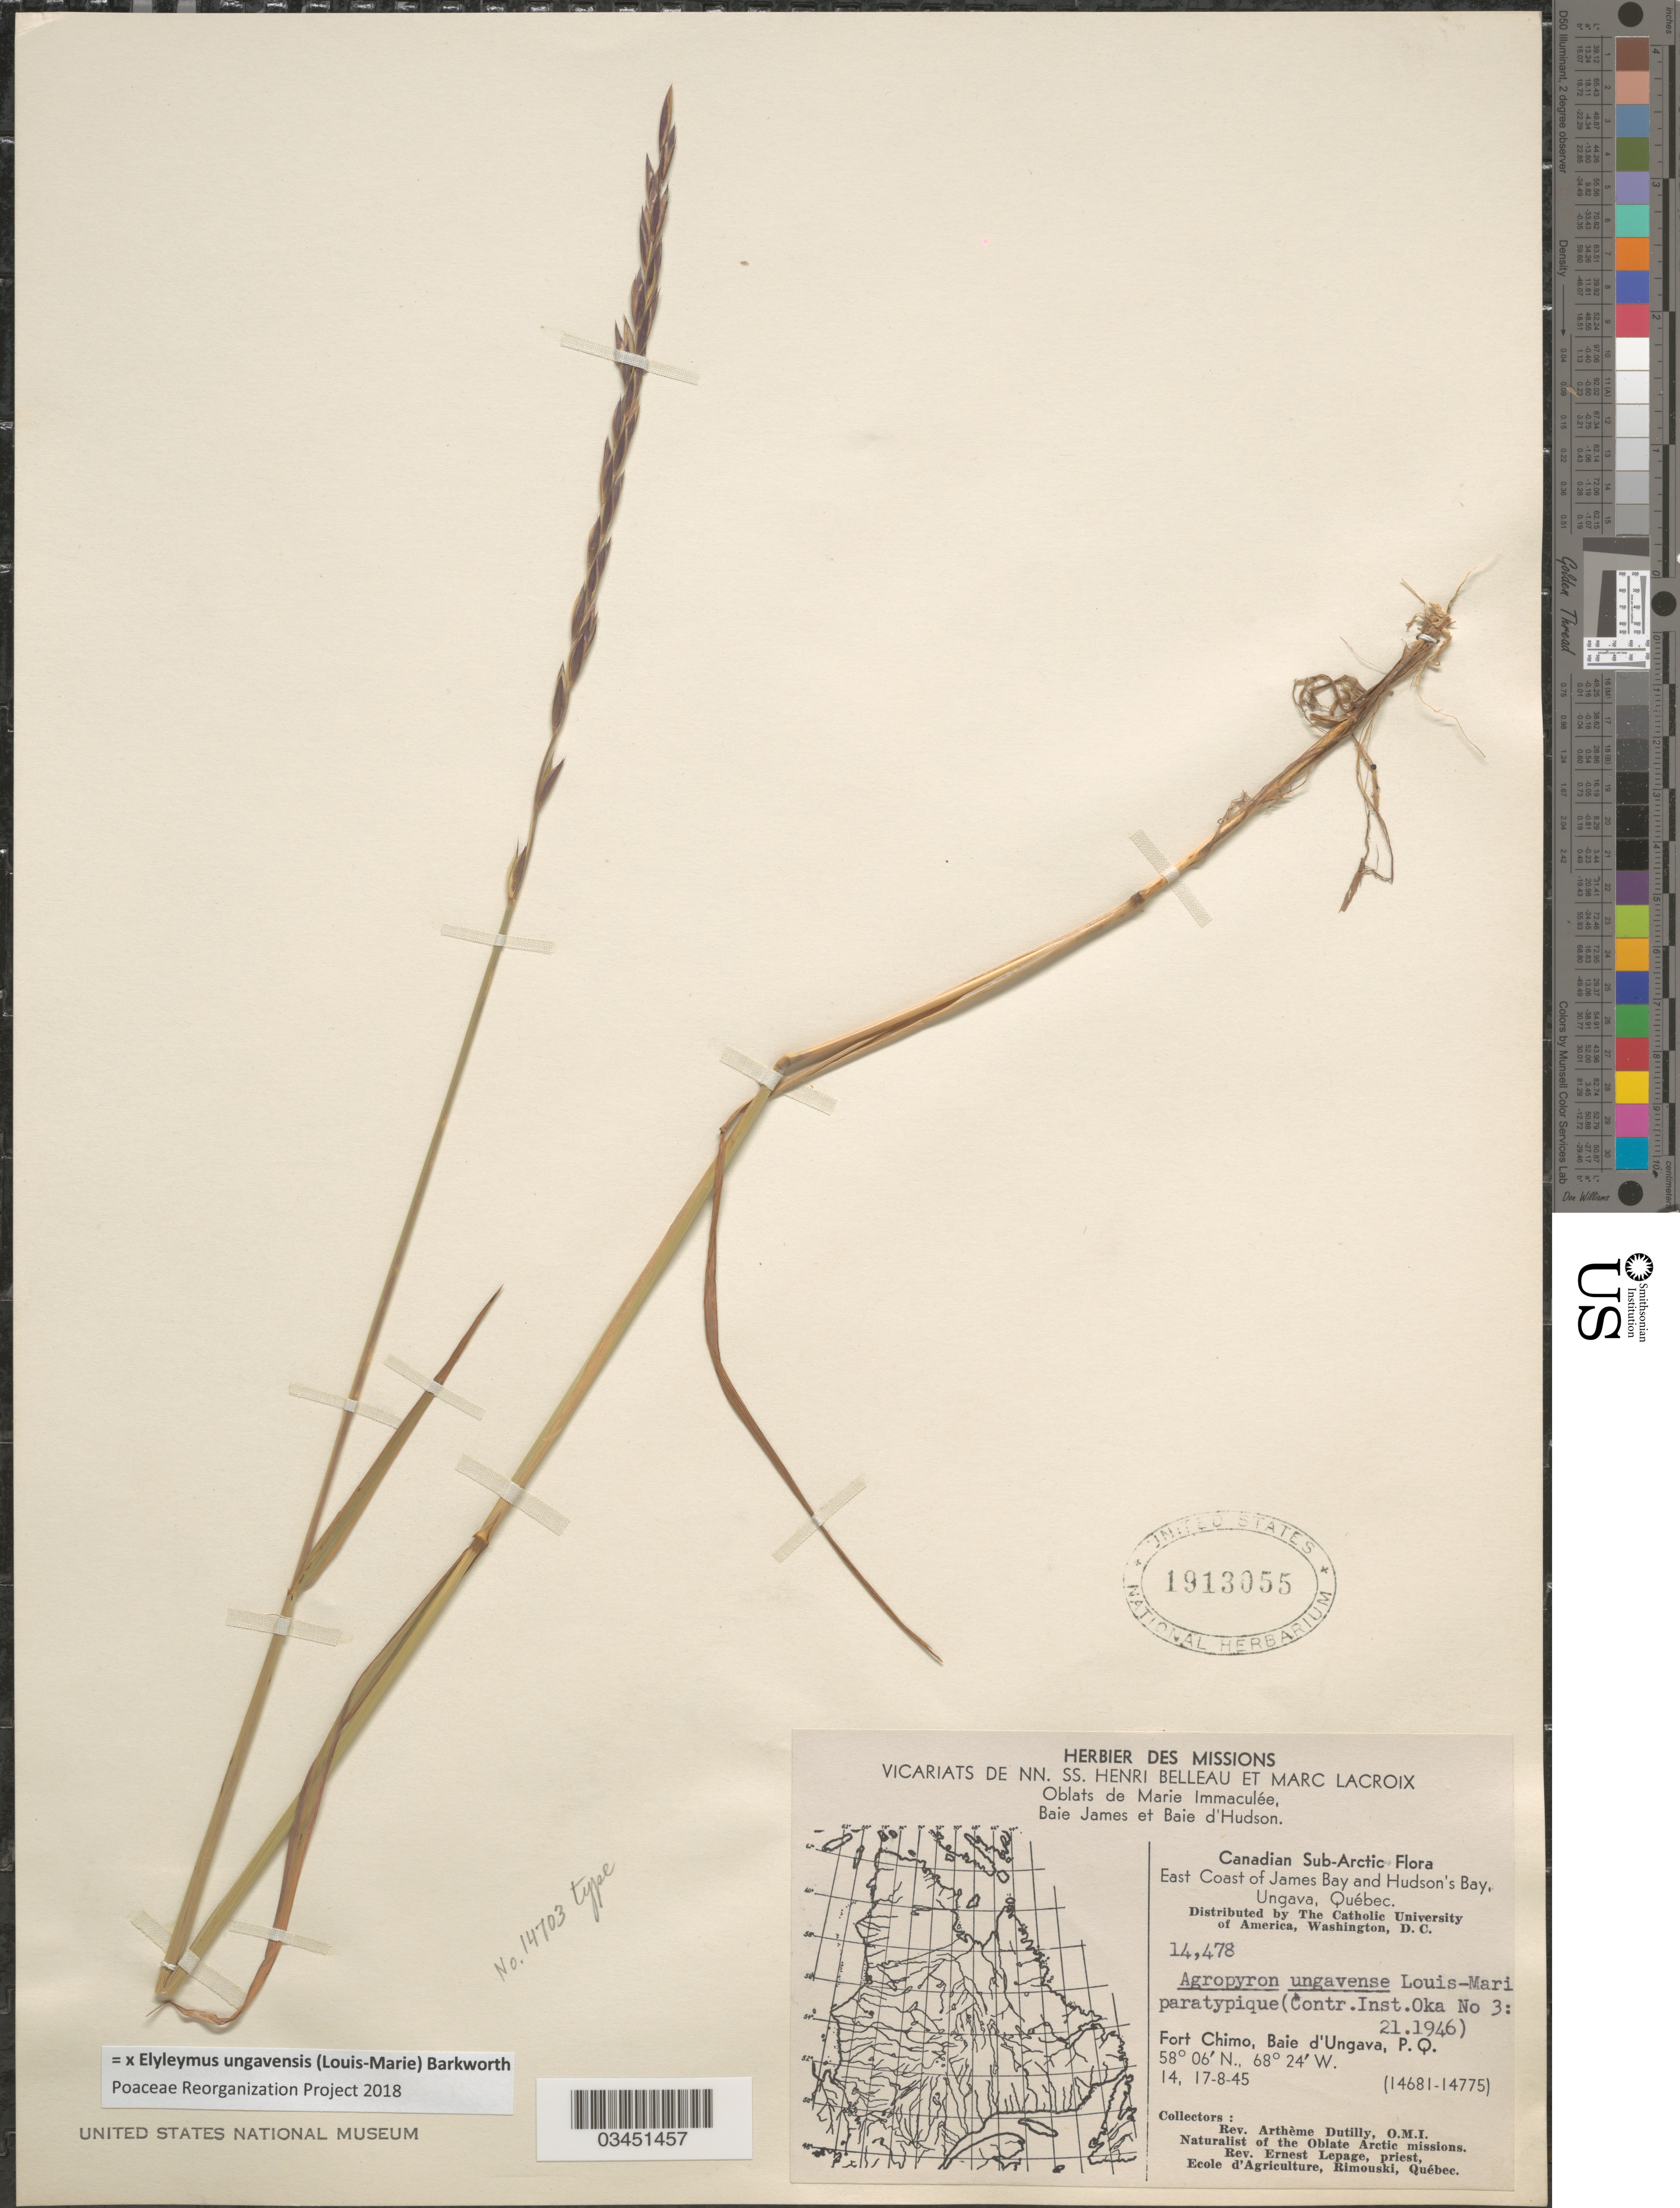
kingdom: Plantae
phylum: Tracheophyta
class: Liliopsida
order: Poales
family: Poaceae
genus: Elyleymus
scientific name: x Elyleymus ungavensis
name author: (Louis-Marie) Barkworth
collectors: A. Dutilly & E. Lepage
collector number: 14478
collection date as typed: Transcribed d/m/y: 14/8/45 to 17/8/45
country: Canada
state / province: Quebec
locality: Canadian Sub-Arctic. East Coast of James Bay and Hudson's Bay, Ungava. Fort Chimo, Baie d'Ungava, P.Q.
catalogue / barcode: US 1913055